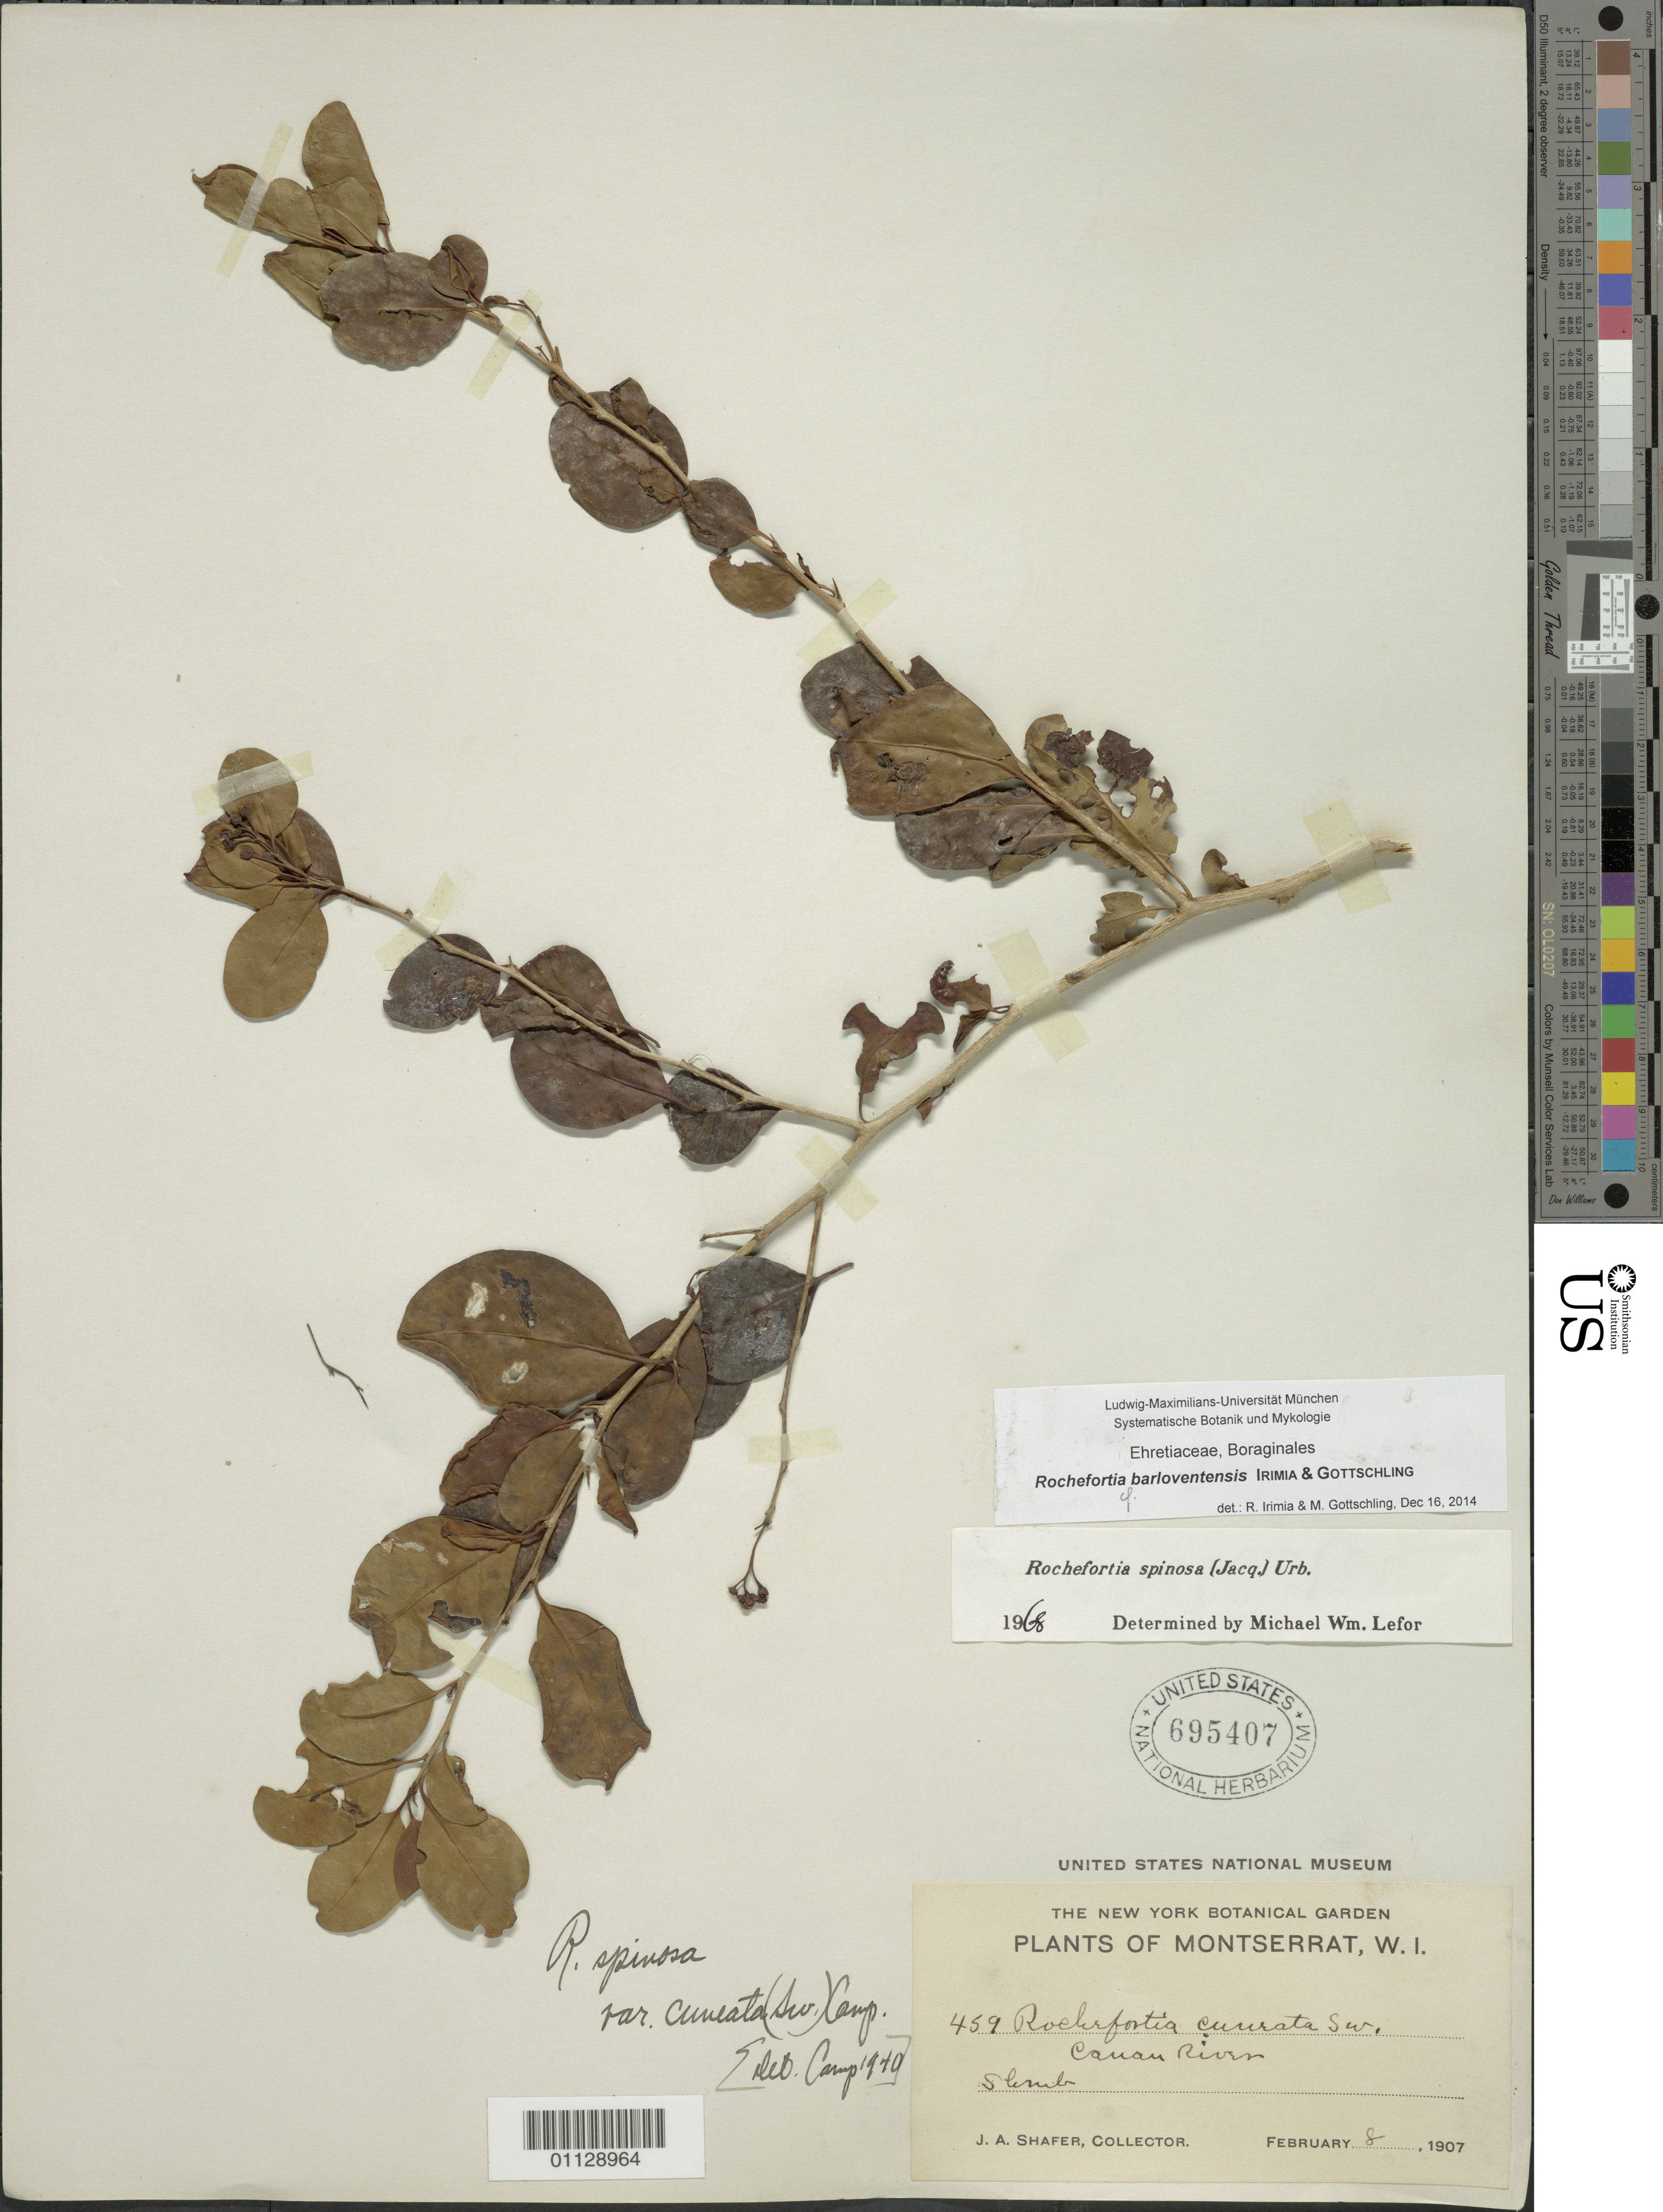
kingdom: Plantae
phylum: Tracheophyta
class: Magnoliopsida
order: Boraginales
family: Ehretiaceae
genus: Rochefortia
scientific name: Rochefortia barloventensis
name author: Irimia, R.; Gottschling, M. & Gottschling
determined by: Irimia, R.; Gottschling, M.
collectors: J. A. Shafer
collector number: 459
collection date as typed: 08 Feb 1907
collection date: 1907-02-08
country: Montserrat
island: Montserrat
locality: Canau River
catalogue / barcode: US 695407